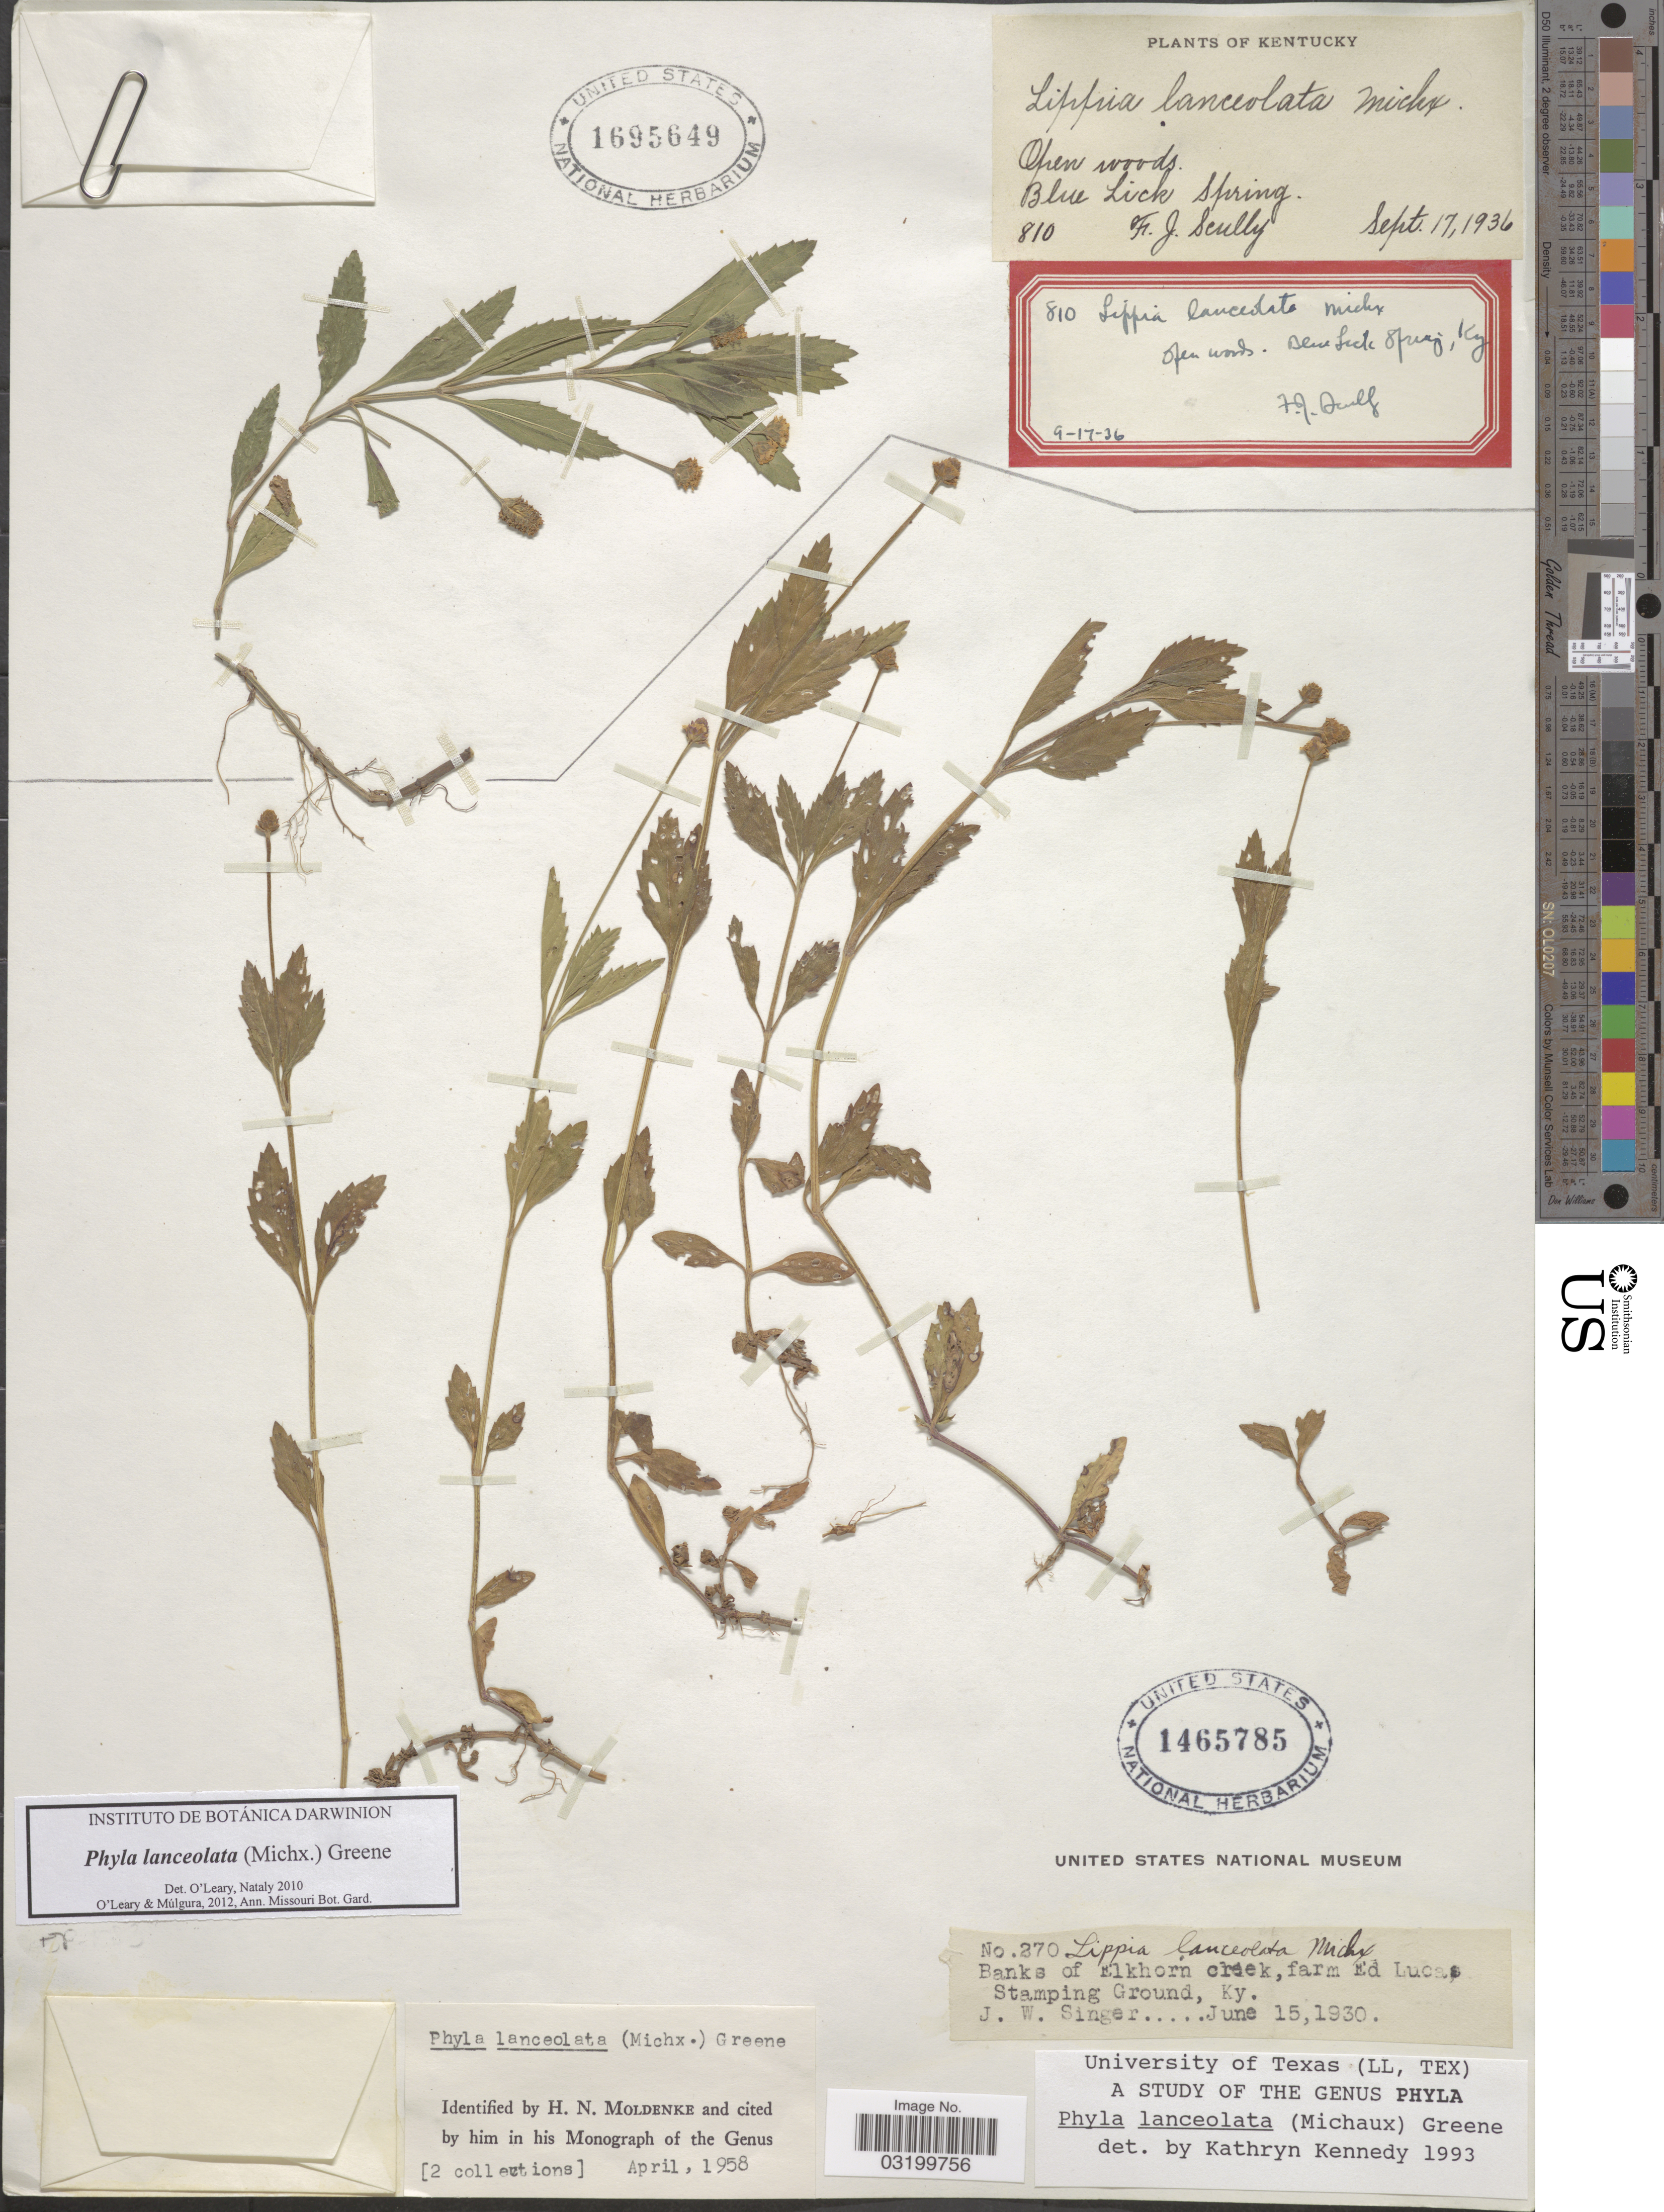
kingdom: Plantae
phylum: Tracheophyta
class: Magnoliopsida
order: Lamiales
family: Verbenaceae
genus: Phyla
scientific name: Phyla lanceolata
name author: (Michx.) Greene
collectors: J. EW. Singer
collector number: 270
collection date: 1930-06-15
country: United States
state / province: Kentucky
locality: Banks of Elkhorn creek, farm Ed Lucas Stamping Ground.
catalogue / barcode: US 1465785-2